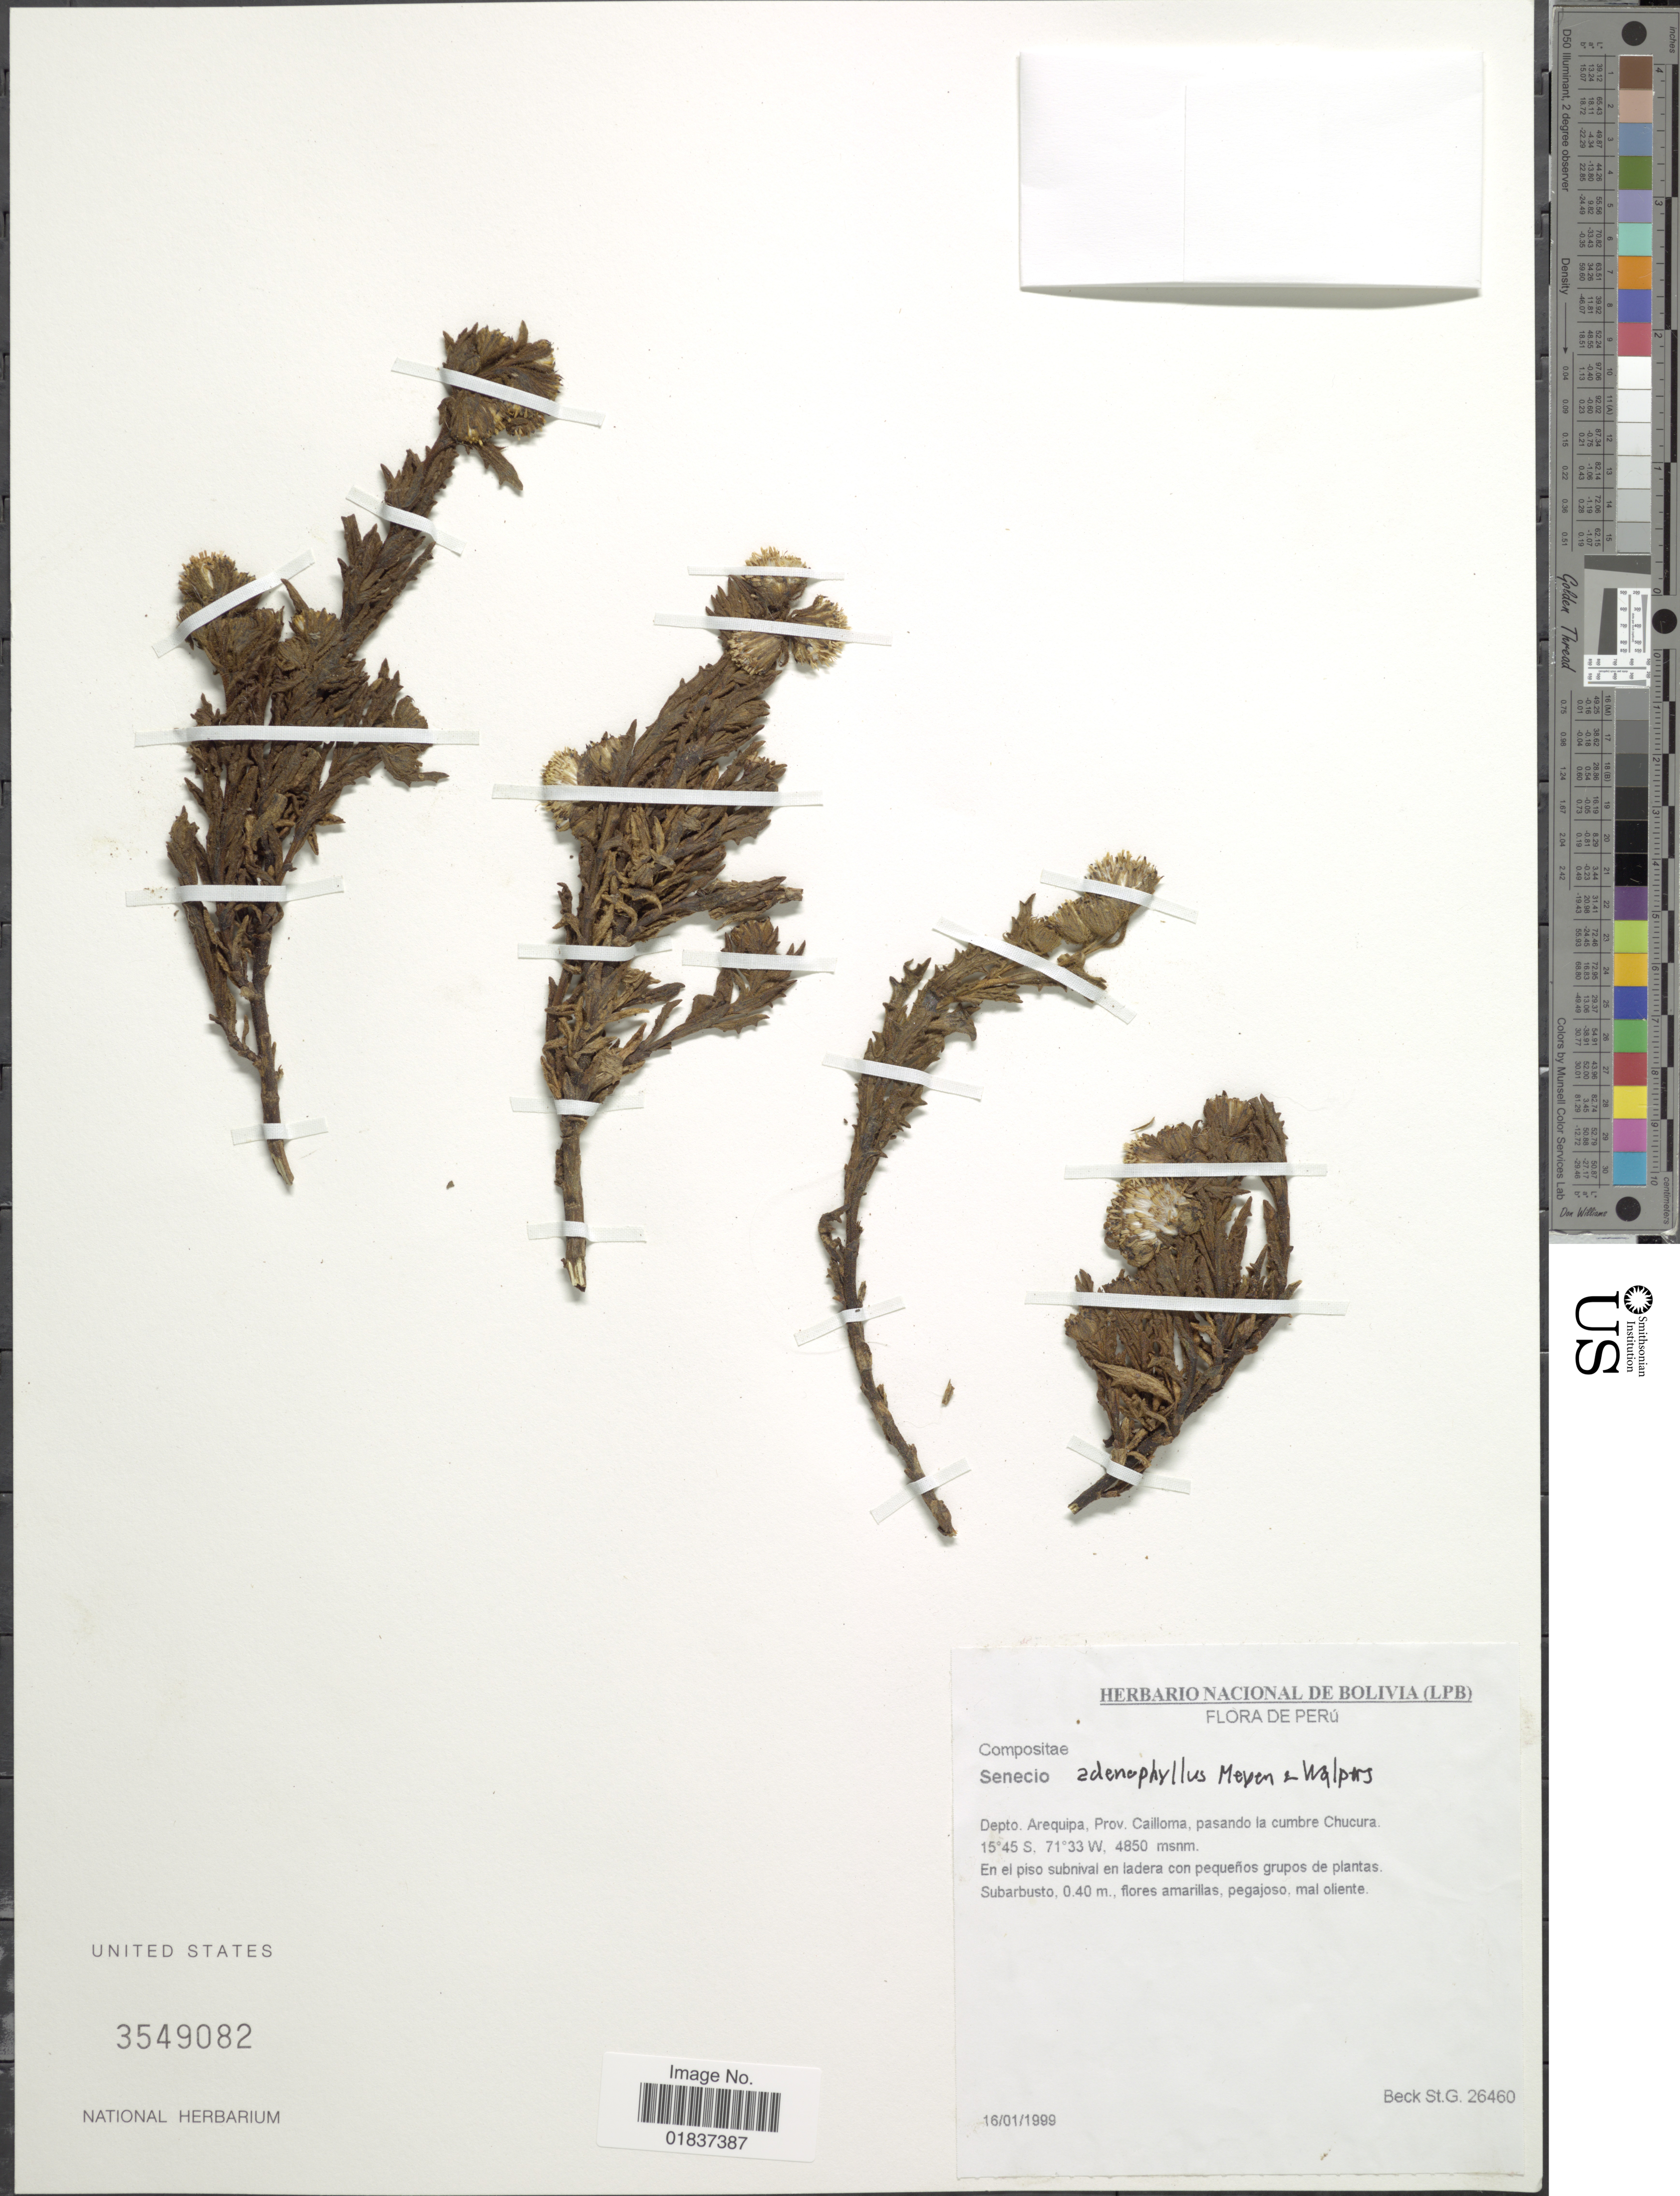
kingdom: Plantae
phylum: Tracheophyta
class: Magnoliopsida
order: Asterales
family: Asteraceae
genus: Senecio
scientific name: Senecio adenophyllus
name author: Meyen & Walp.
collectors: S. G. Beck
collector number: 26460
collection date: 1999-01-16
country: Peru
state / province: Arequipa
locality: Depto. Arequipa, Prov. Cailloma, passando la cumbre Cuchura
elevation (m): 4850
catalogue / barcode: US 3549082